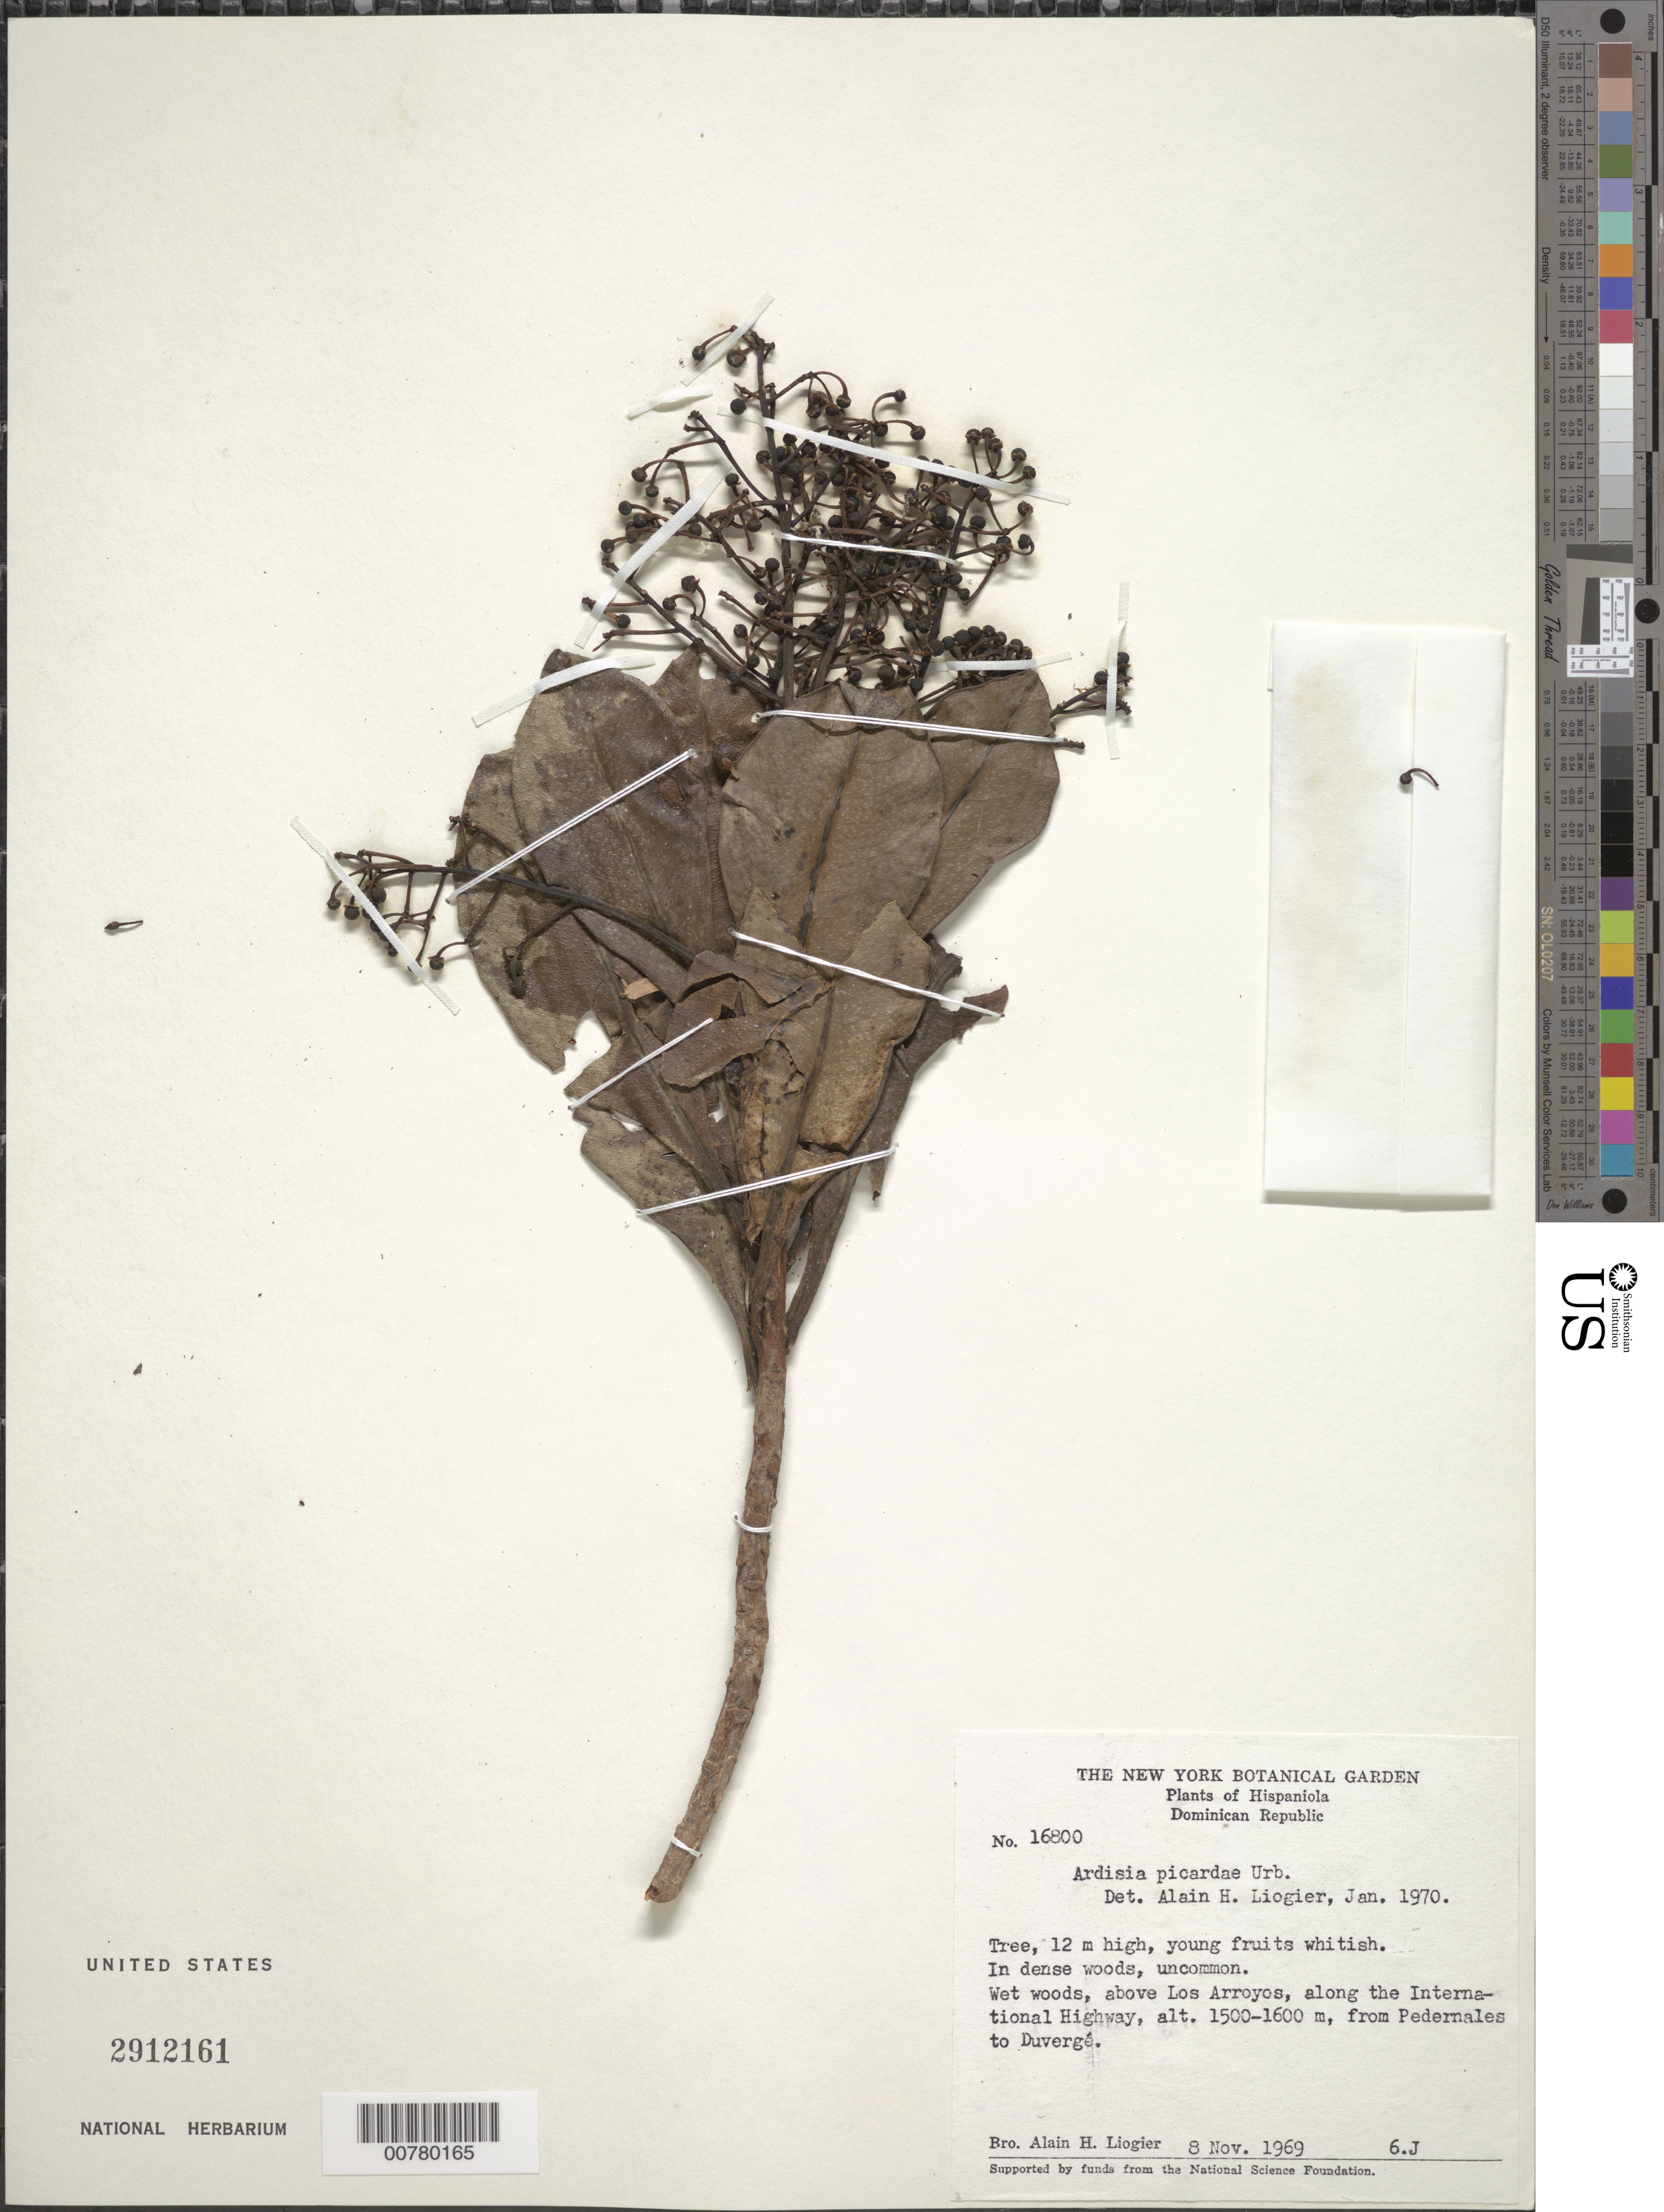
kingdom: Plantae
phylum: Tracheophyta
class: Magnoliopsida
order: Ericales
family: Primulaceae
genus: Ardisia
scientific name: Ardisia picardae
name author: Urb.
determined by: Liogier, Alain H.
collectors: A. H. Liogier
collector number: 16800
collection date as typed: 08 Nov 1969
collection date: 1969-11-08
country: Dominican Republic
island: Hispaniola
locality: Along the International Highway, from Pedernales to Duvergé, above Los Arroyos.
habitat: Wet woods.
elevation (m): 1500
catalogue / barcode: US 2912161